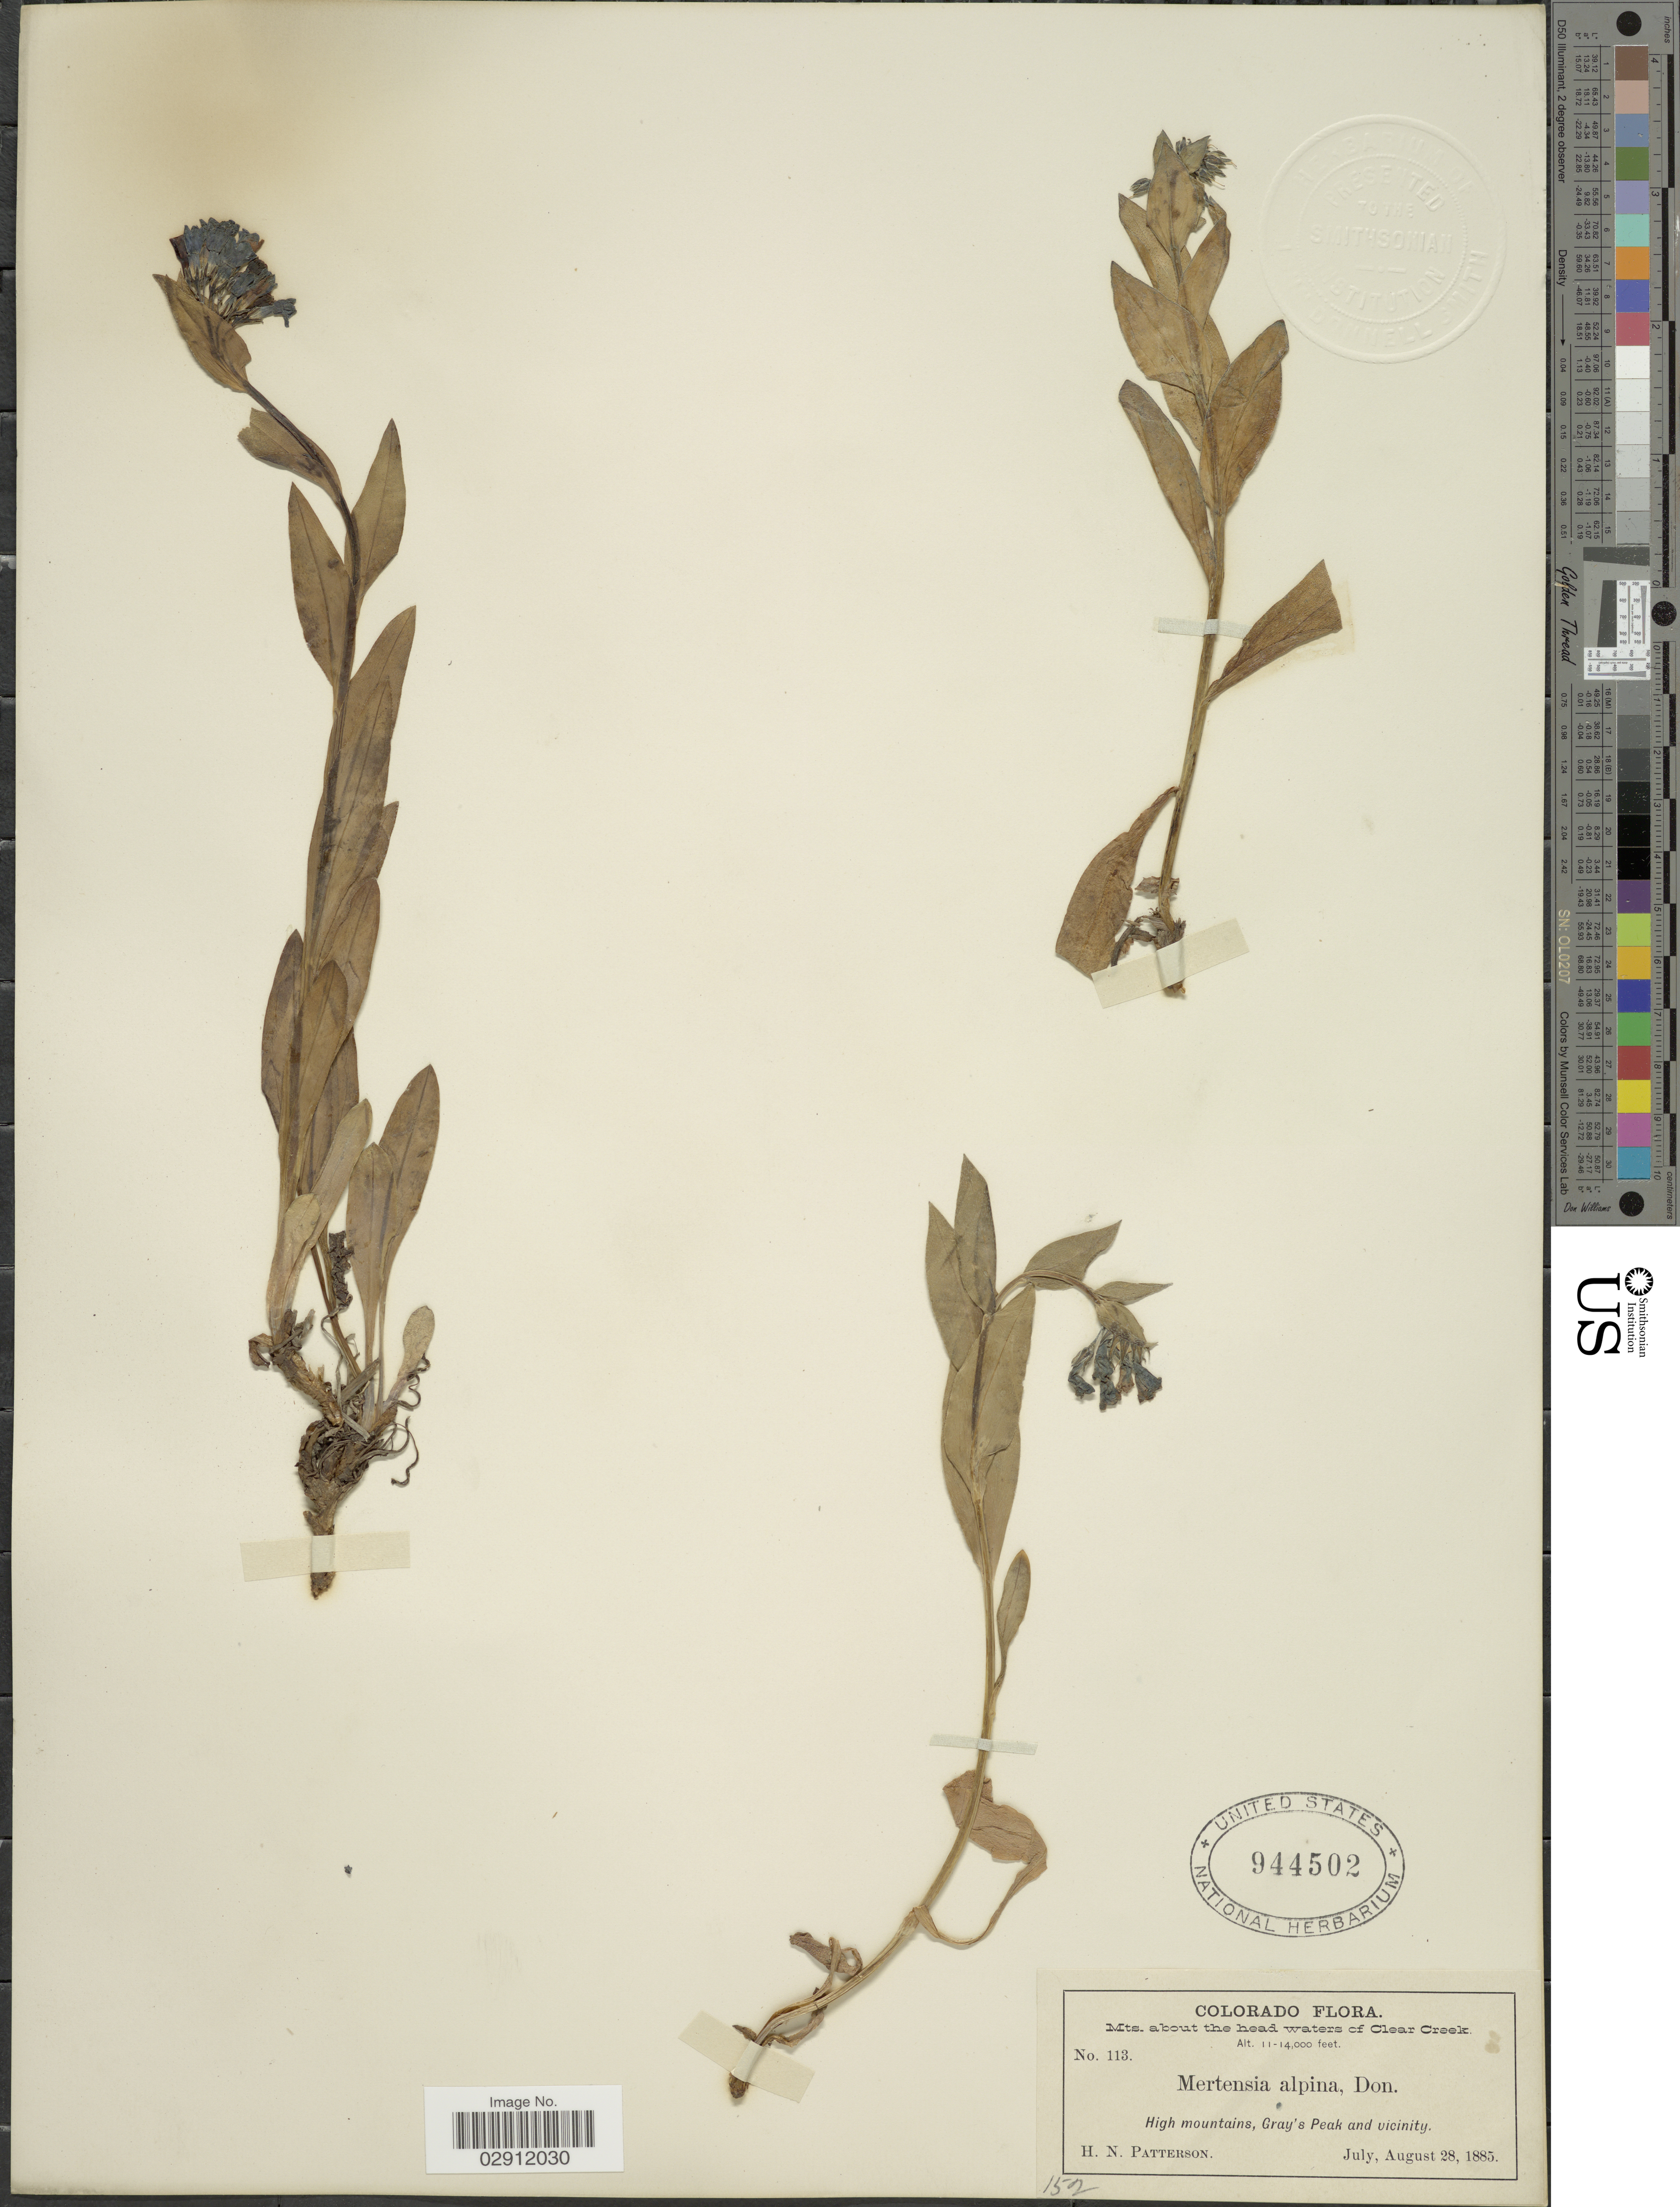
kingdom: Plantae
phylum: Tracheophyta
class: Magnoliopsida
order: Boraginales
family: Boraginaceae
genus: Mertensia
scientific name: Mertensia alpina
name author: (Torr.) G. Don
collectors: H. N. Patterson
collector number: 113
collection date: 1885-07-28/1885-08-28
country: United States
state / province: Colorado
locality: Mts. about the head waters of Clear Creek. High mountains, Gray's Peak and vicinity.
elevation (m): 3353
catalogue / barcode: US 944502